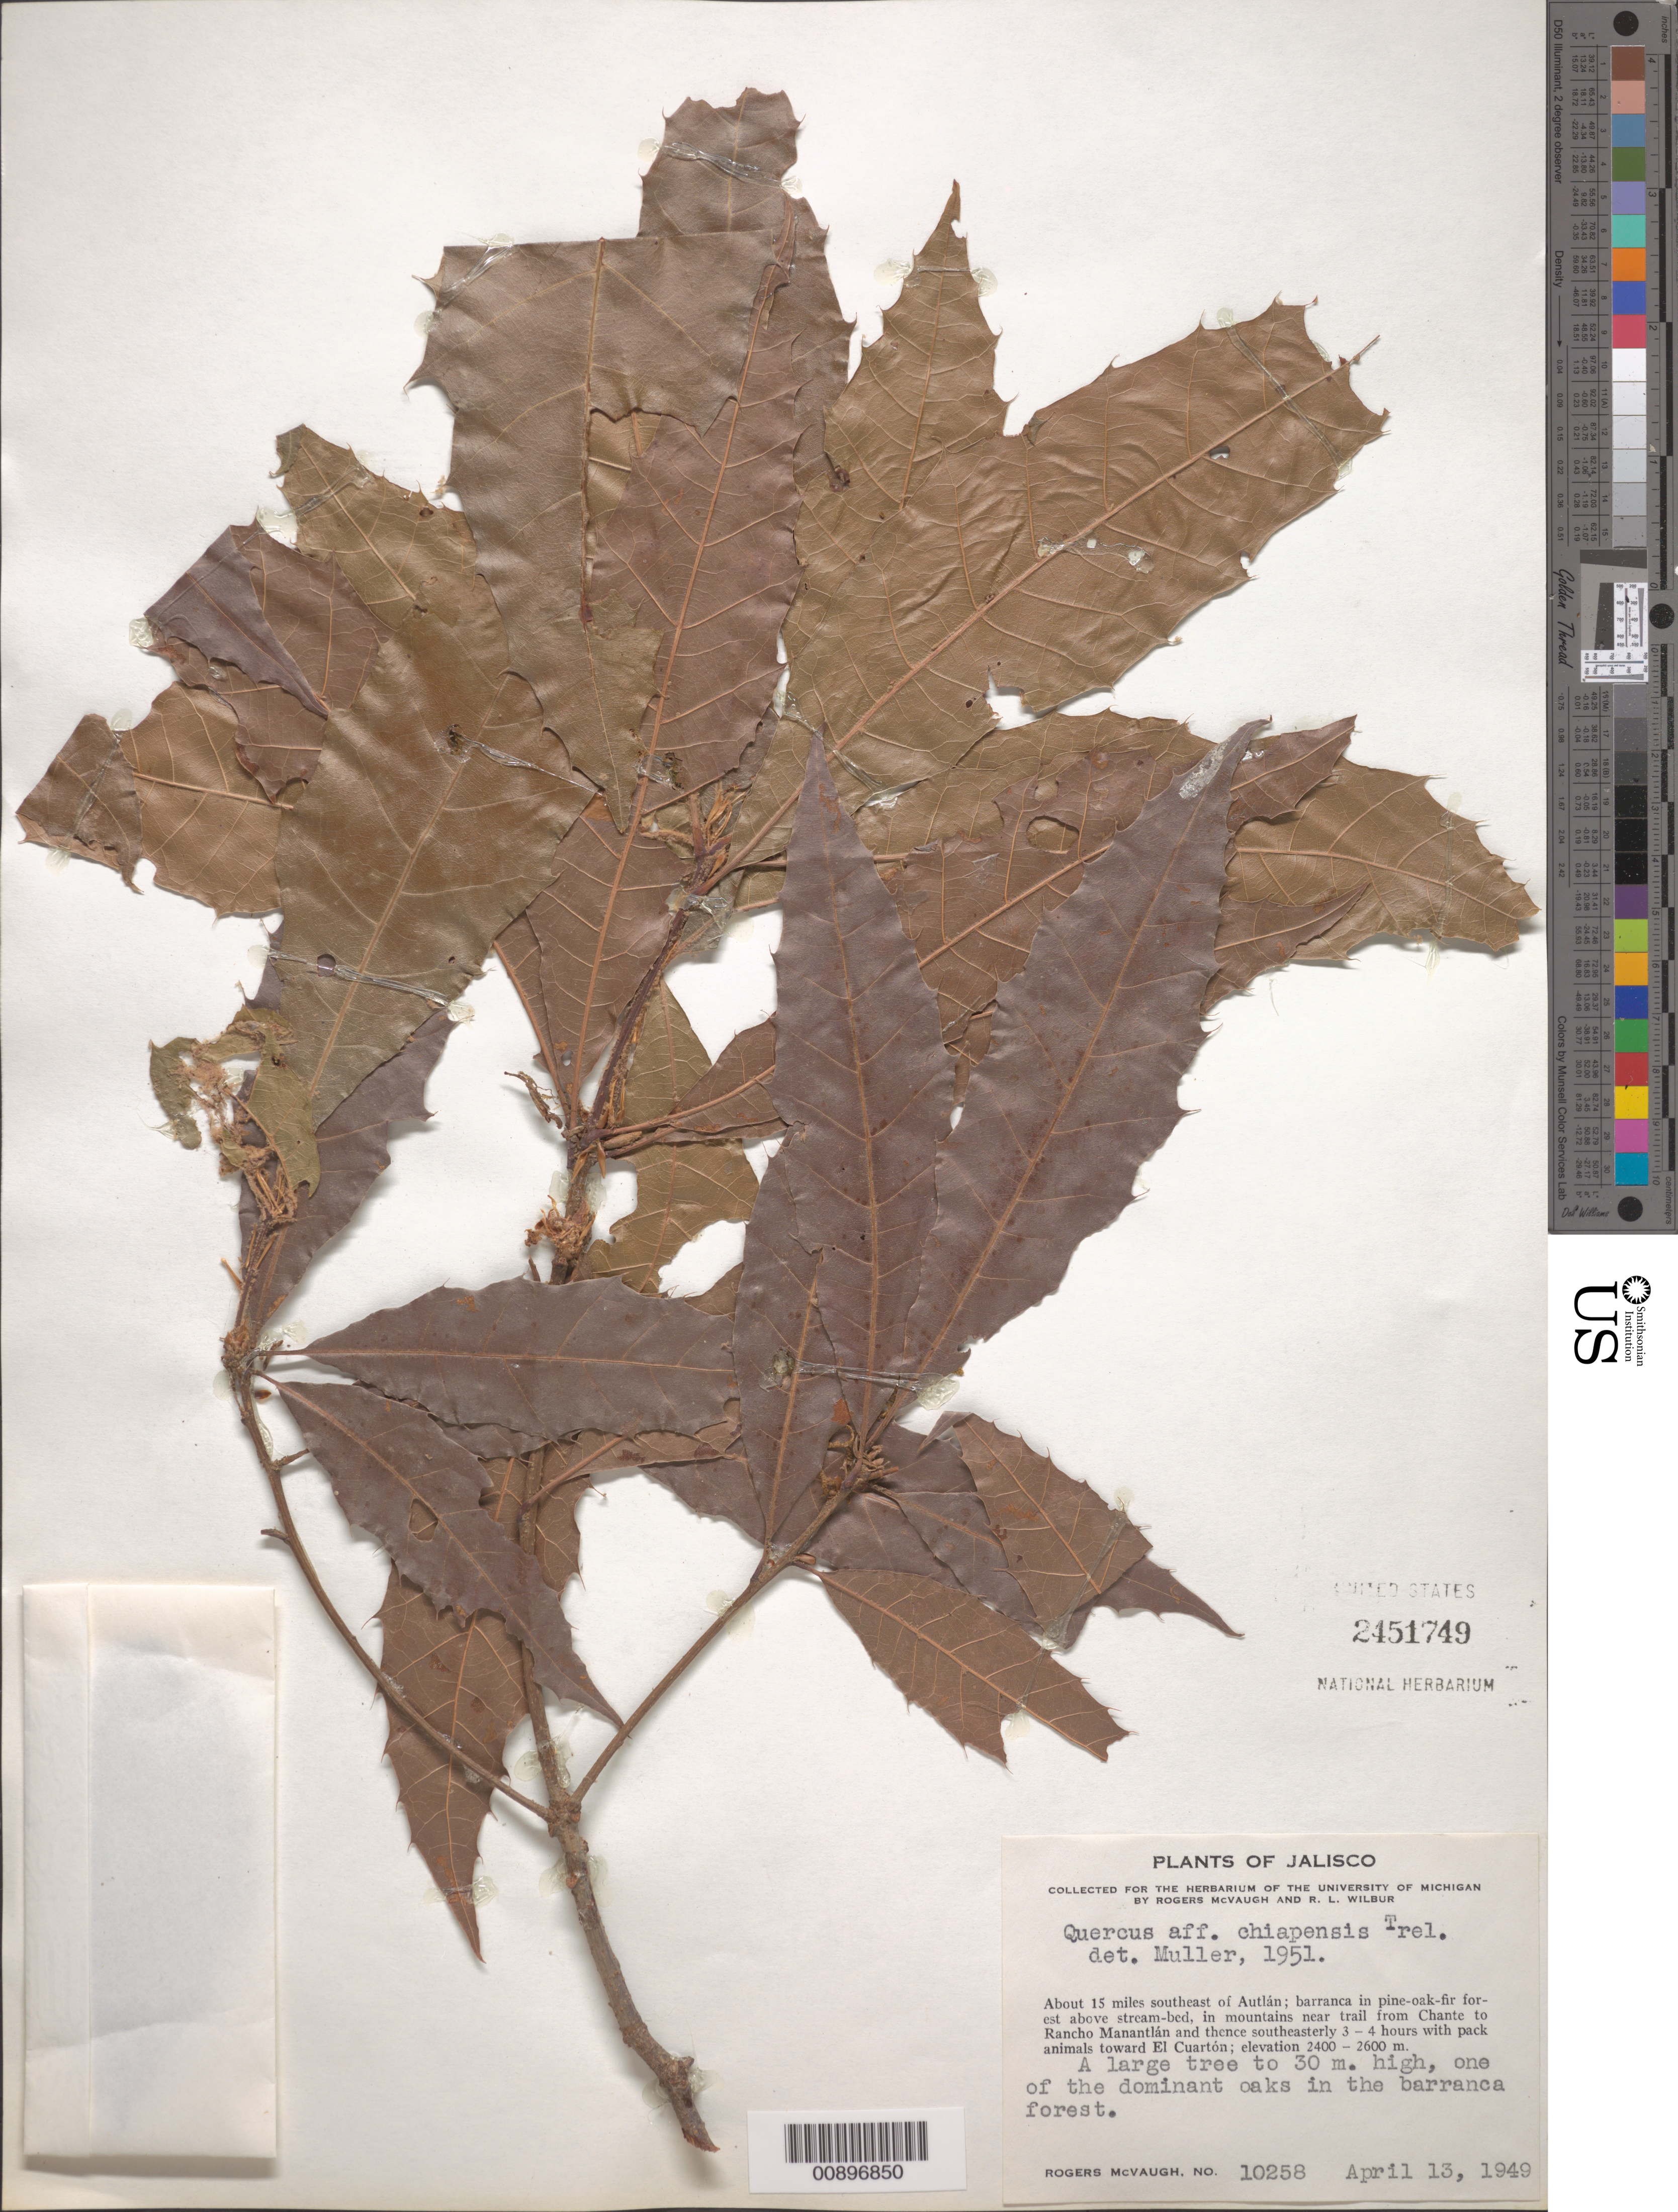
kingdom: Plantae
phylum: Tracheophyta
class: Magnoliopsida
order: Fagales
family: Fagaceae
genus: Quercus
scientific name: Quercus chiapensis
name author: Trel.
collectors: R. McVaugh & R. L. Wilbur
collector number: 10258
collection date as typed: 13 Apr 1949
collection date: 1949-04-13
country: Mexico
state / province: Jalisco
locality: About 15 miles southeast of Autlán, in mountains near trail from Chante to Rancho Manantlán and thence southeasterly 3-4 hours with pack animals toward El Cuartón.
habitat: Barranca in pine-oak-fir forest above stream-bed, in mountains.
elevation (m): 2500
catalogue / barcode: US 2451749